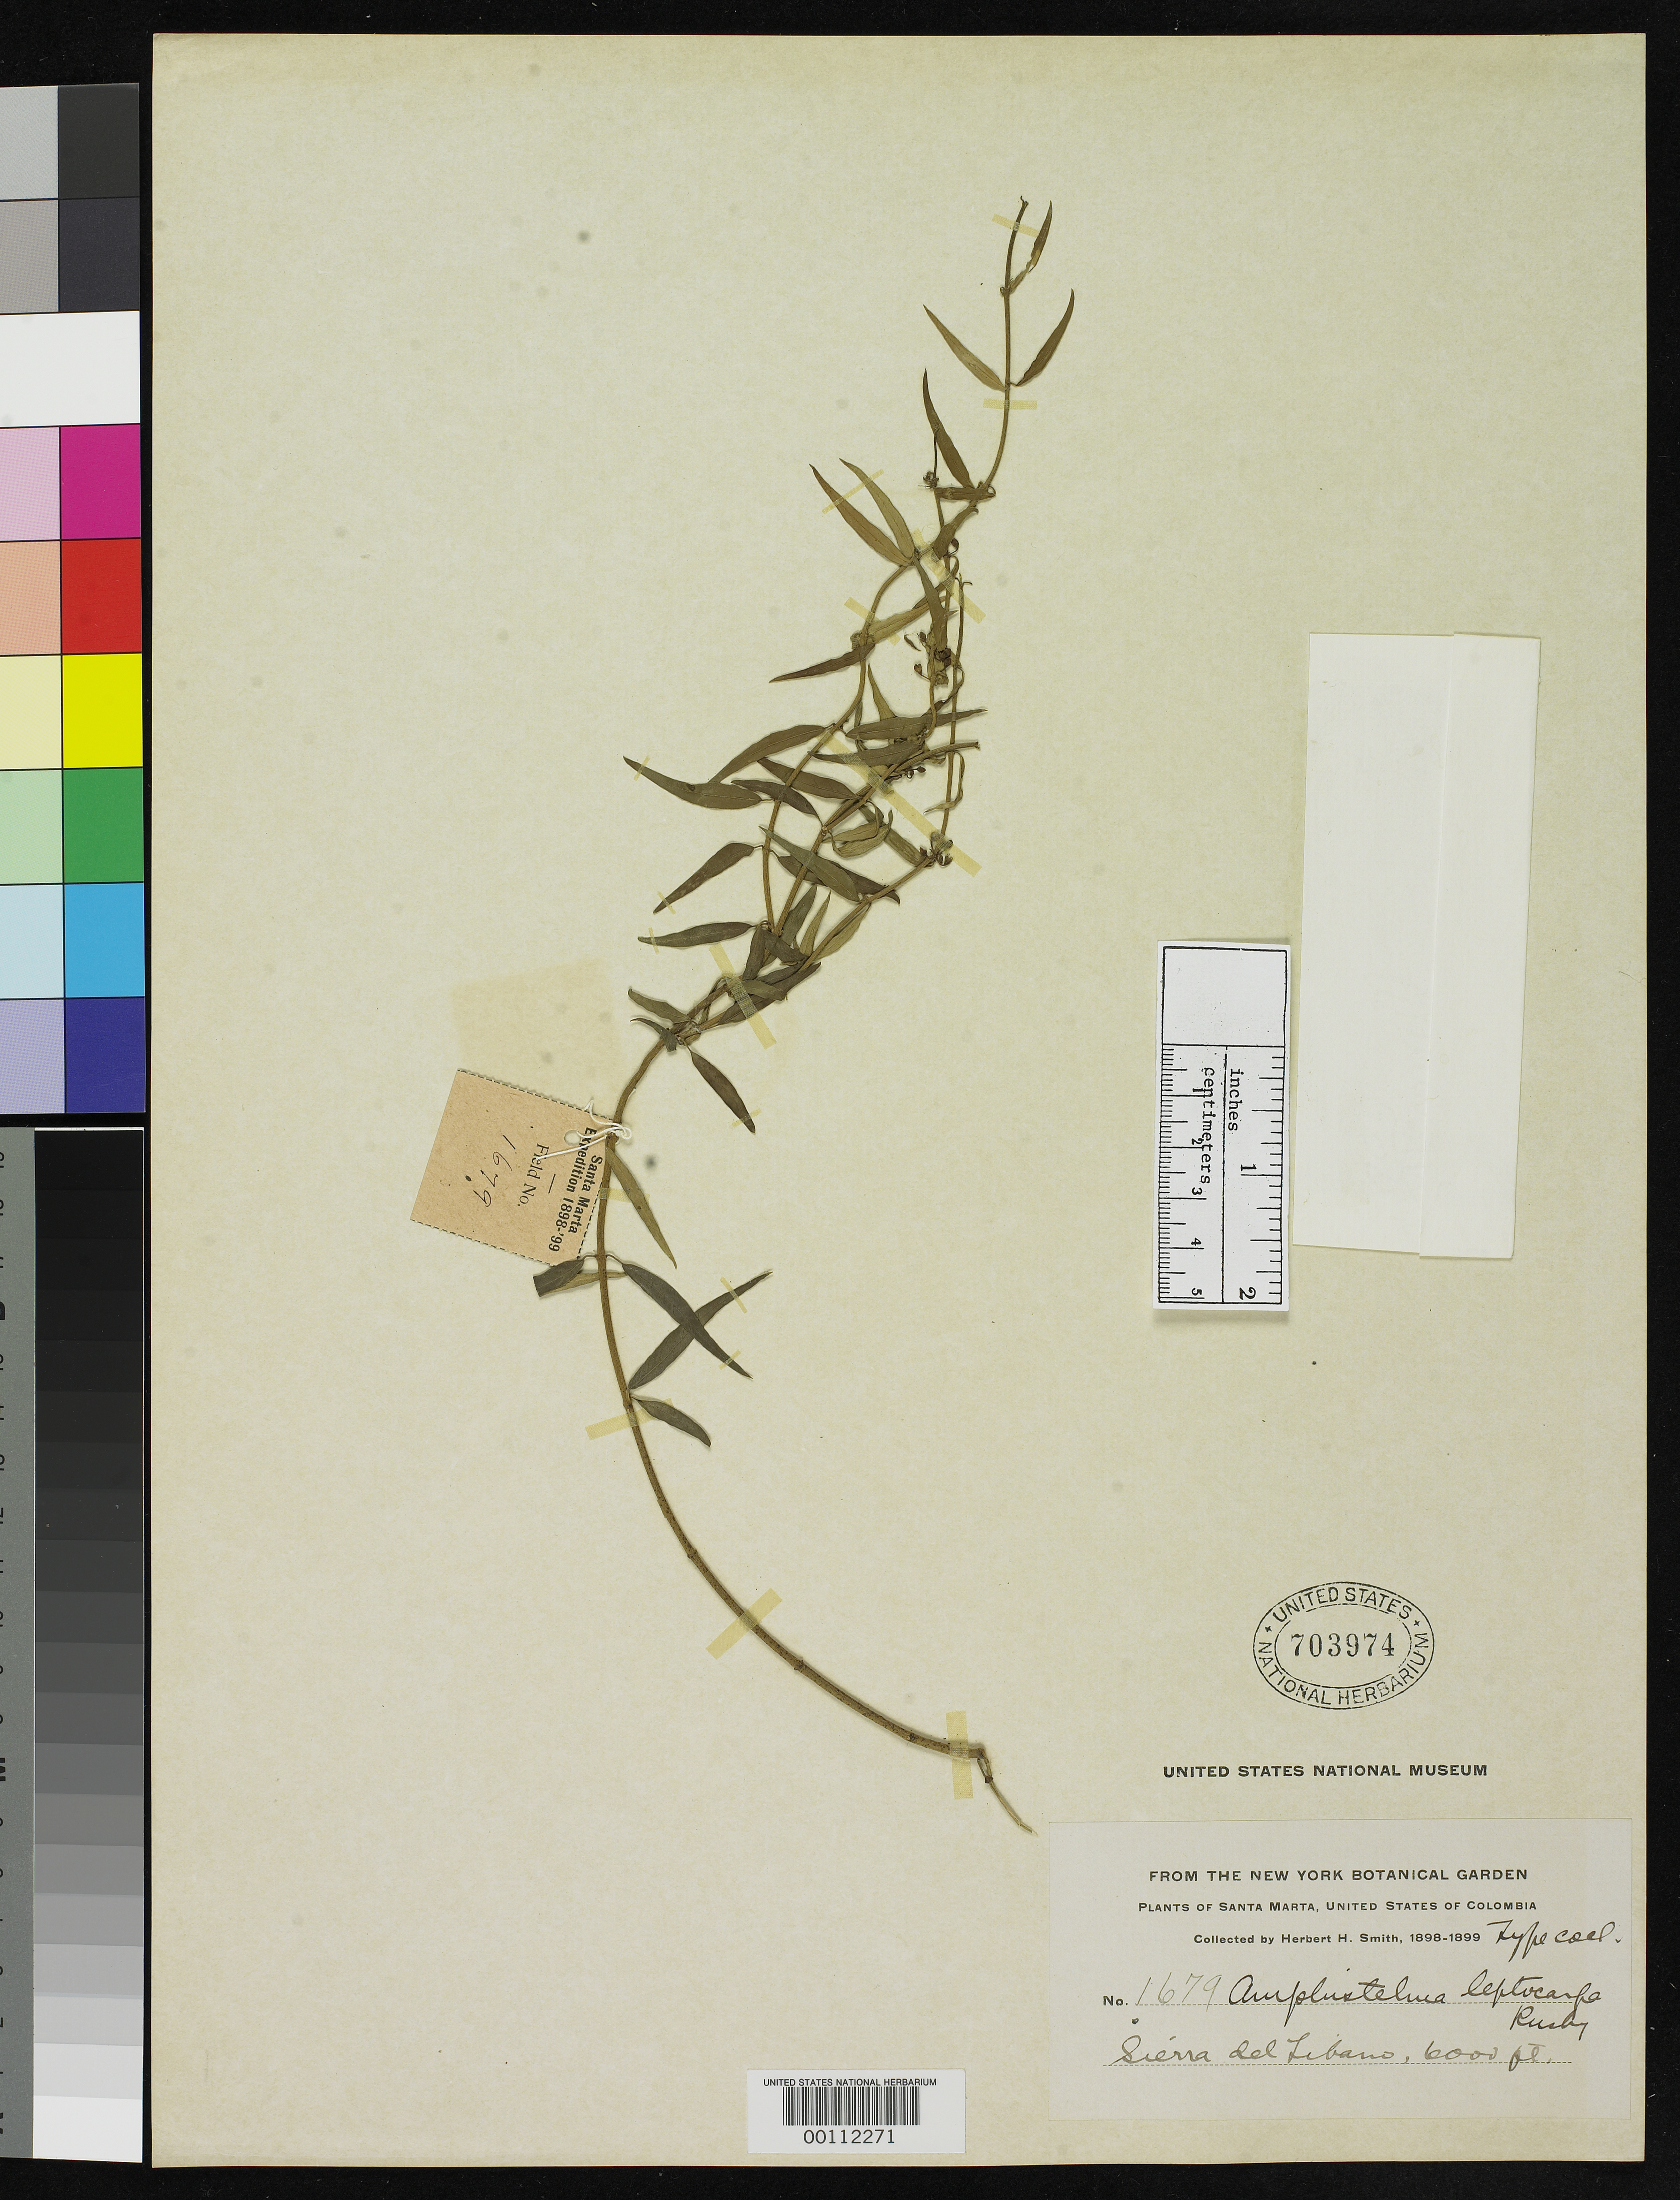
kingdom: Plantae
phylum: Tracheophyta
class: Magnoliopsida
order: Gentianales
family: Apocynaceae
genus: Amphistelma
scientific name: Amphistelma leptocarpa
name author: Rusby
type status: Isotype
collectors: Herbert H. Smith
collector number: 1679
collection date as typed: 23 Jan 1899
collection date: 1899-01-23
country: Colombia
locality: Sierra del Libano.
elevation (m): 1829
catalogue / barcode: US 703974